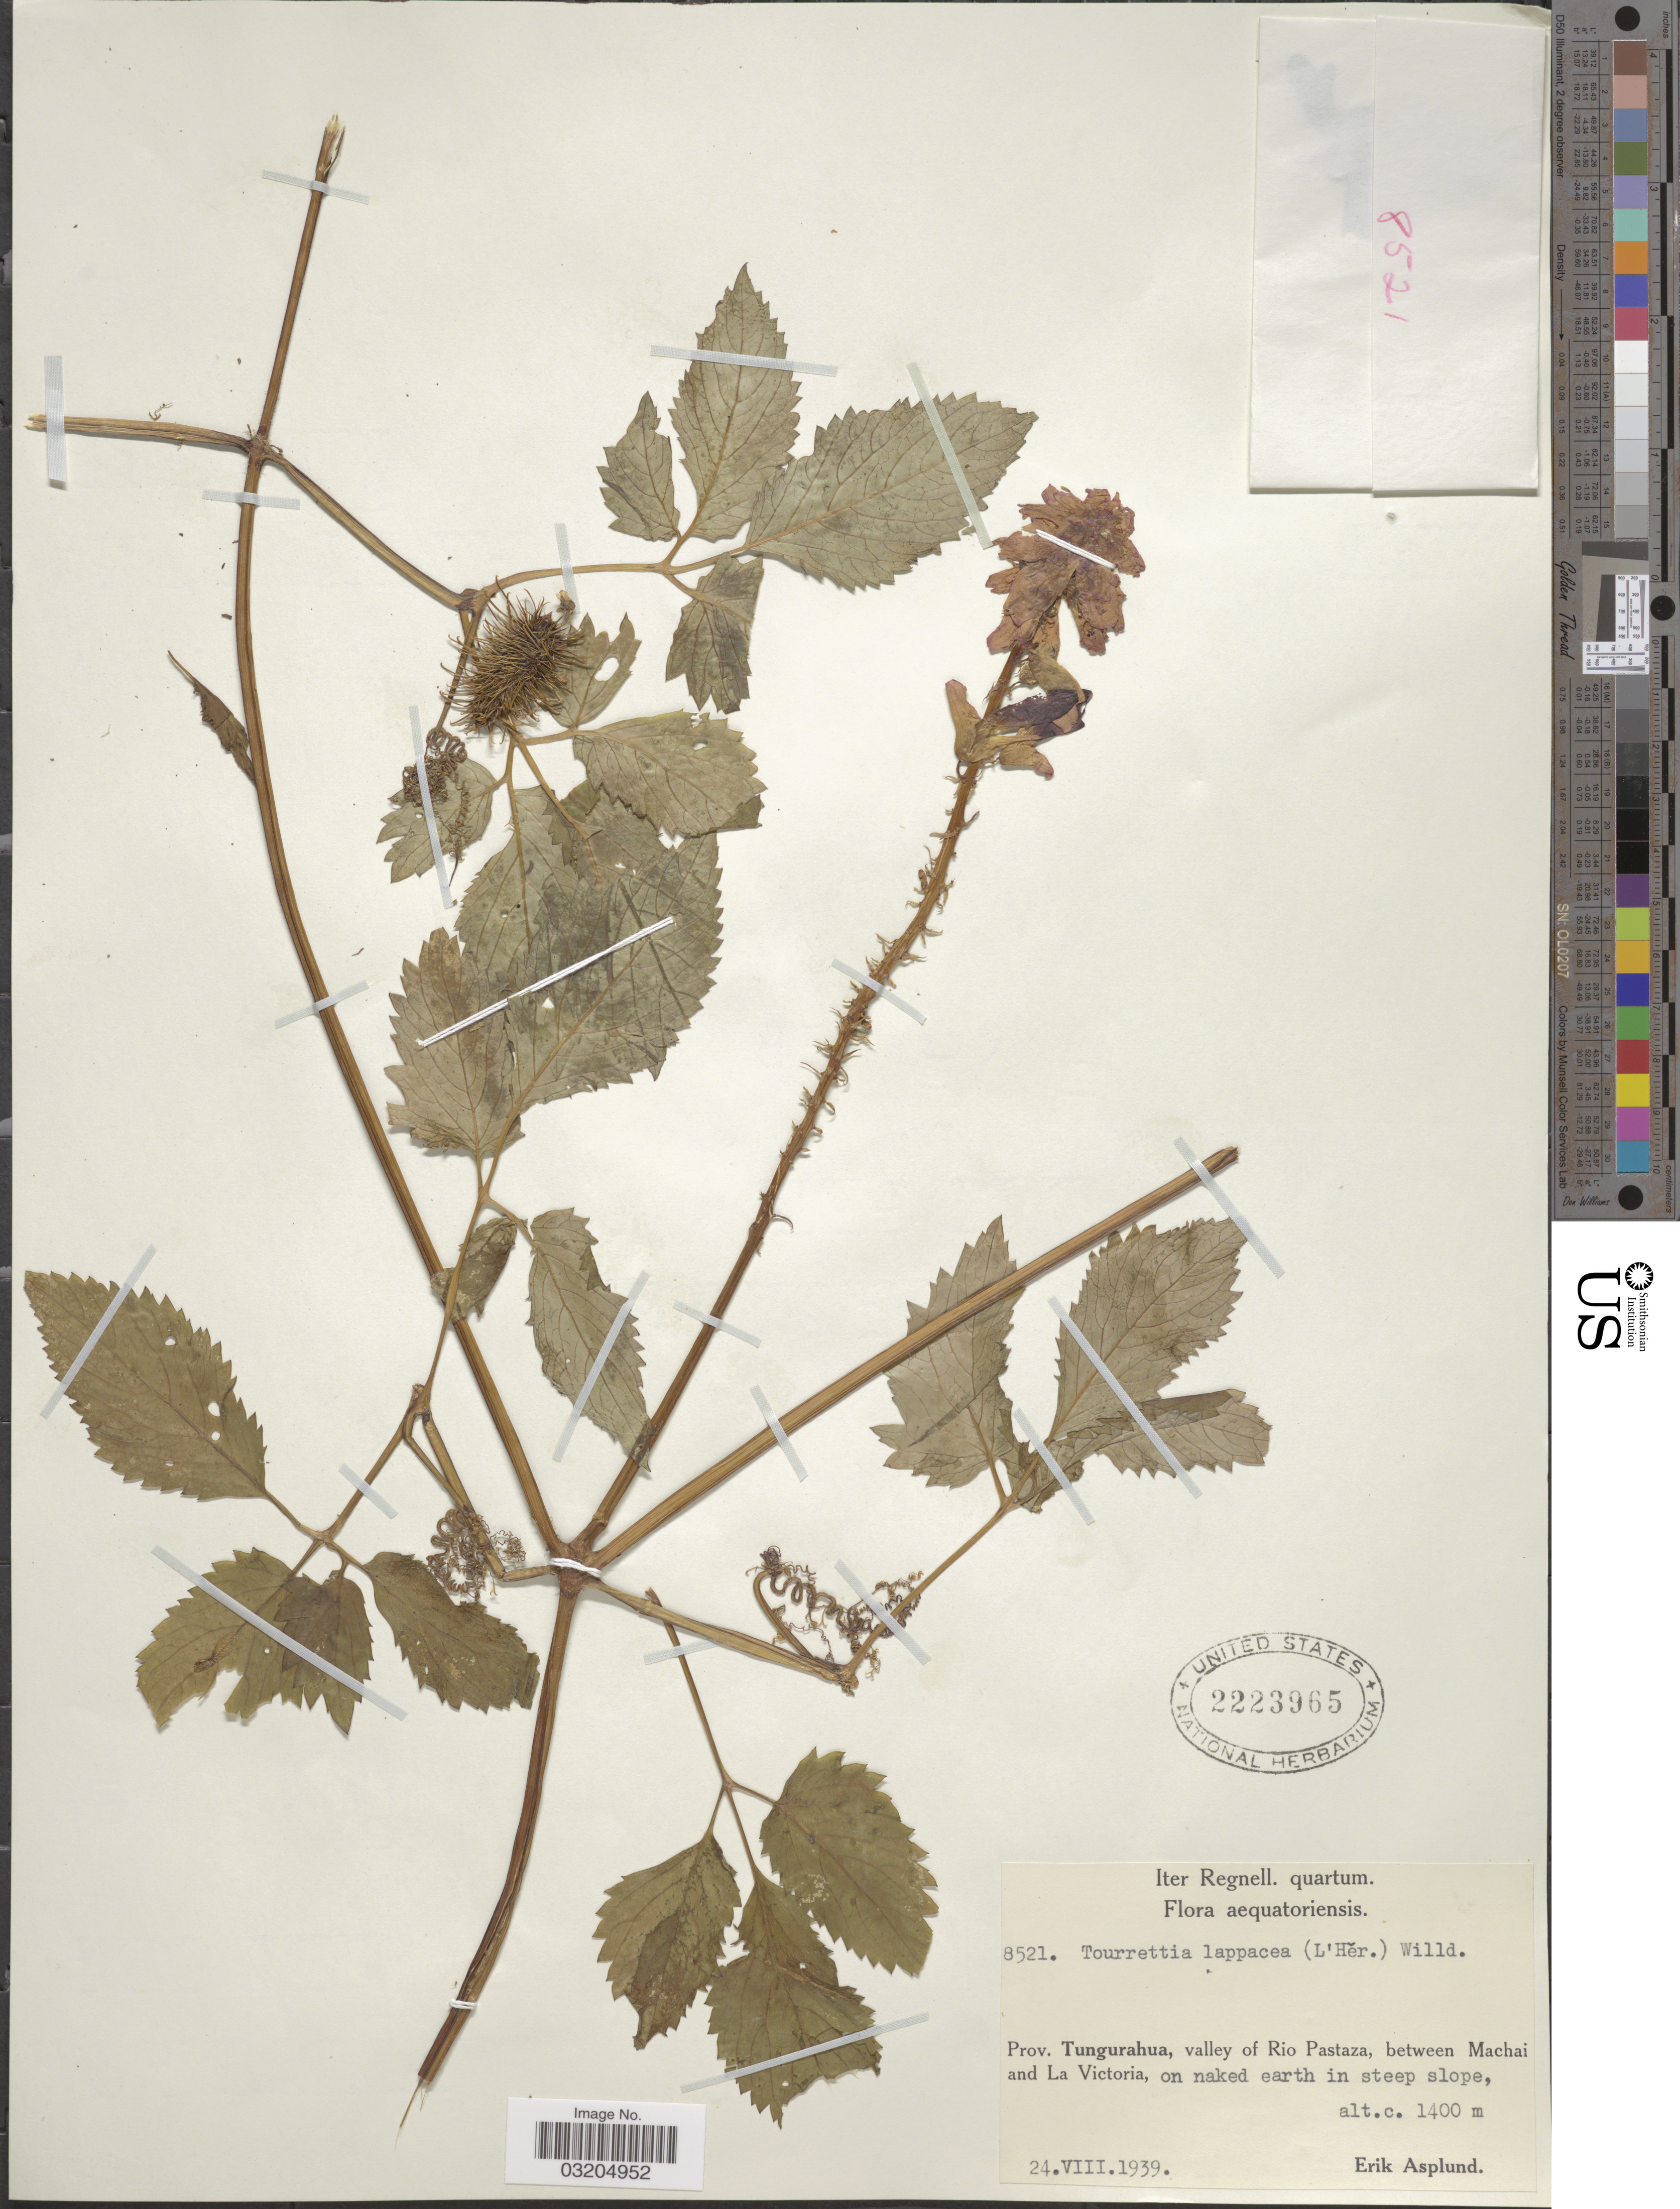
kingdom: Plantae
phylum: Tracheophyta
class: Magnoliopsida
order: Lamiales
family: Bignoniaceae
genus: Tourrettia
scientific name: Tourrettia lappacea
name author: (L'Hér.) Willd.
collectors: E. Asplund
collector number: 8521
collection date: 1939-08-24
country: Ecuador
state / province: Tungurahua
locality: Valley of Rio Pastaza, between Machai and La Victoria.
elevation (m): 1400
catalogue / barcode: US 2223965